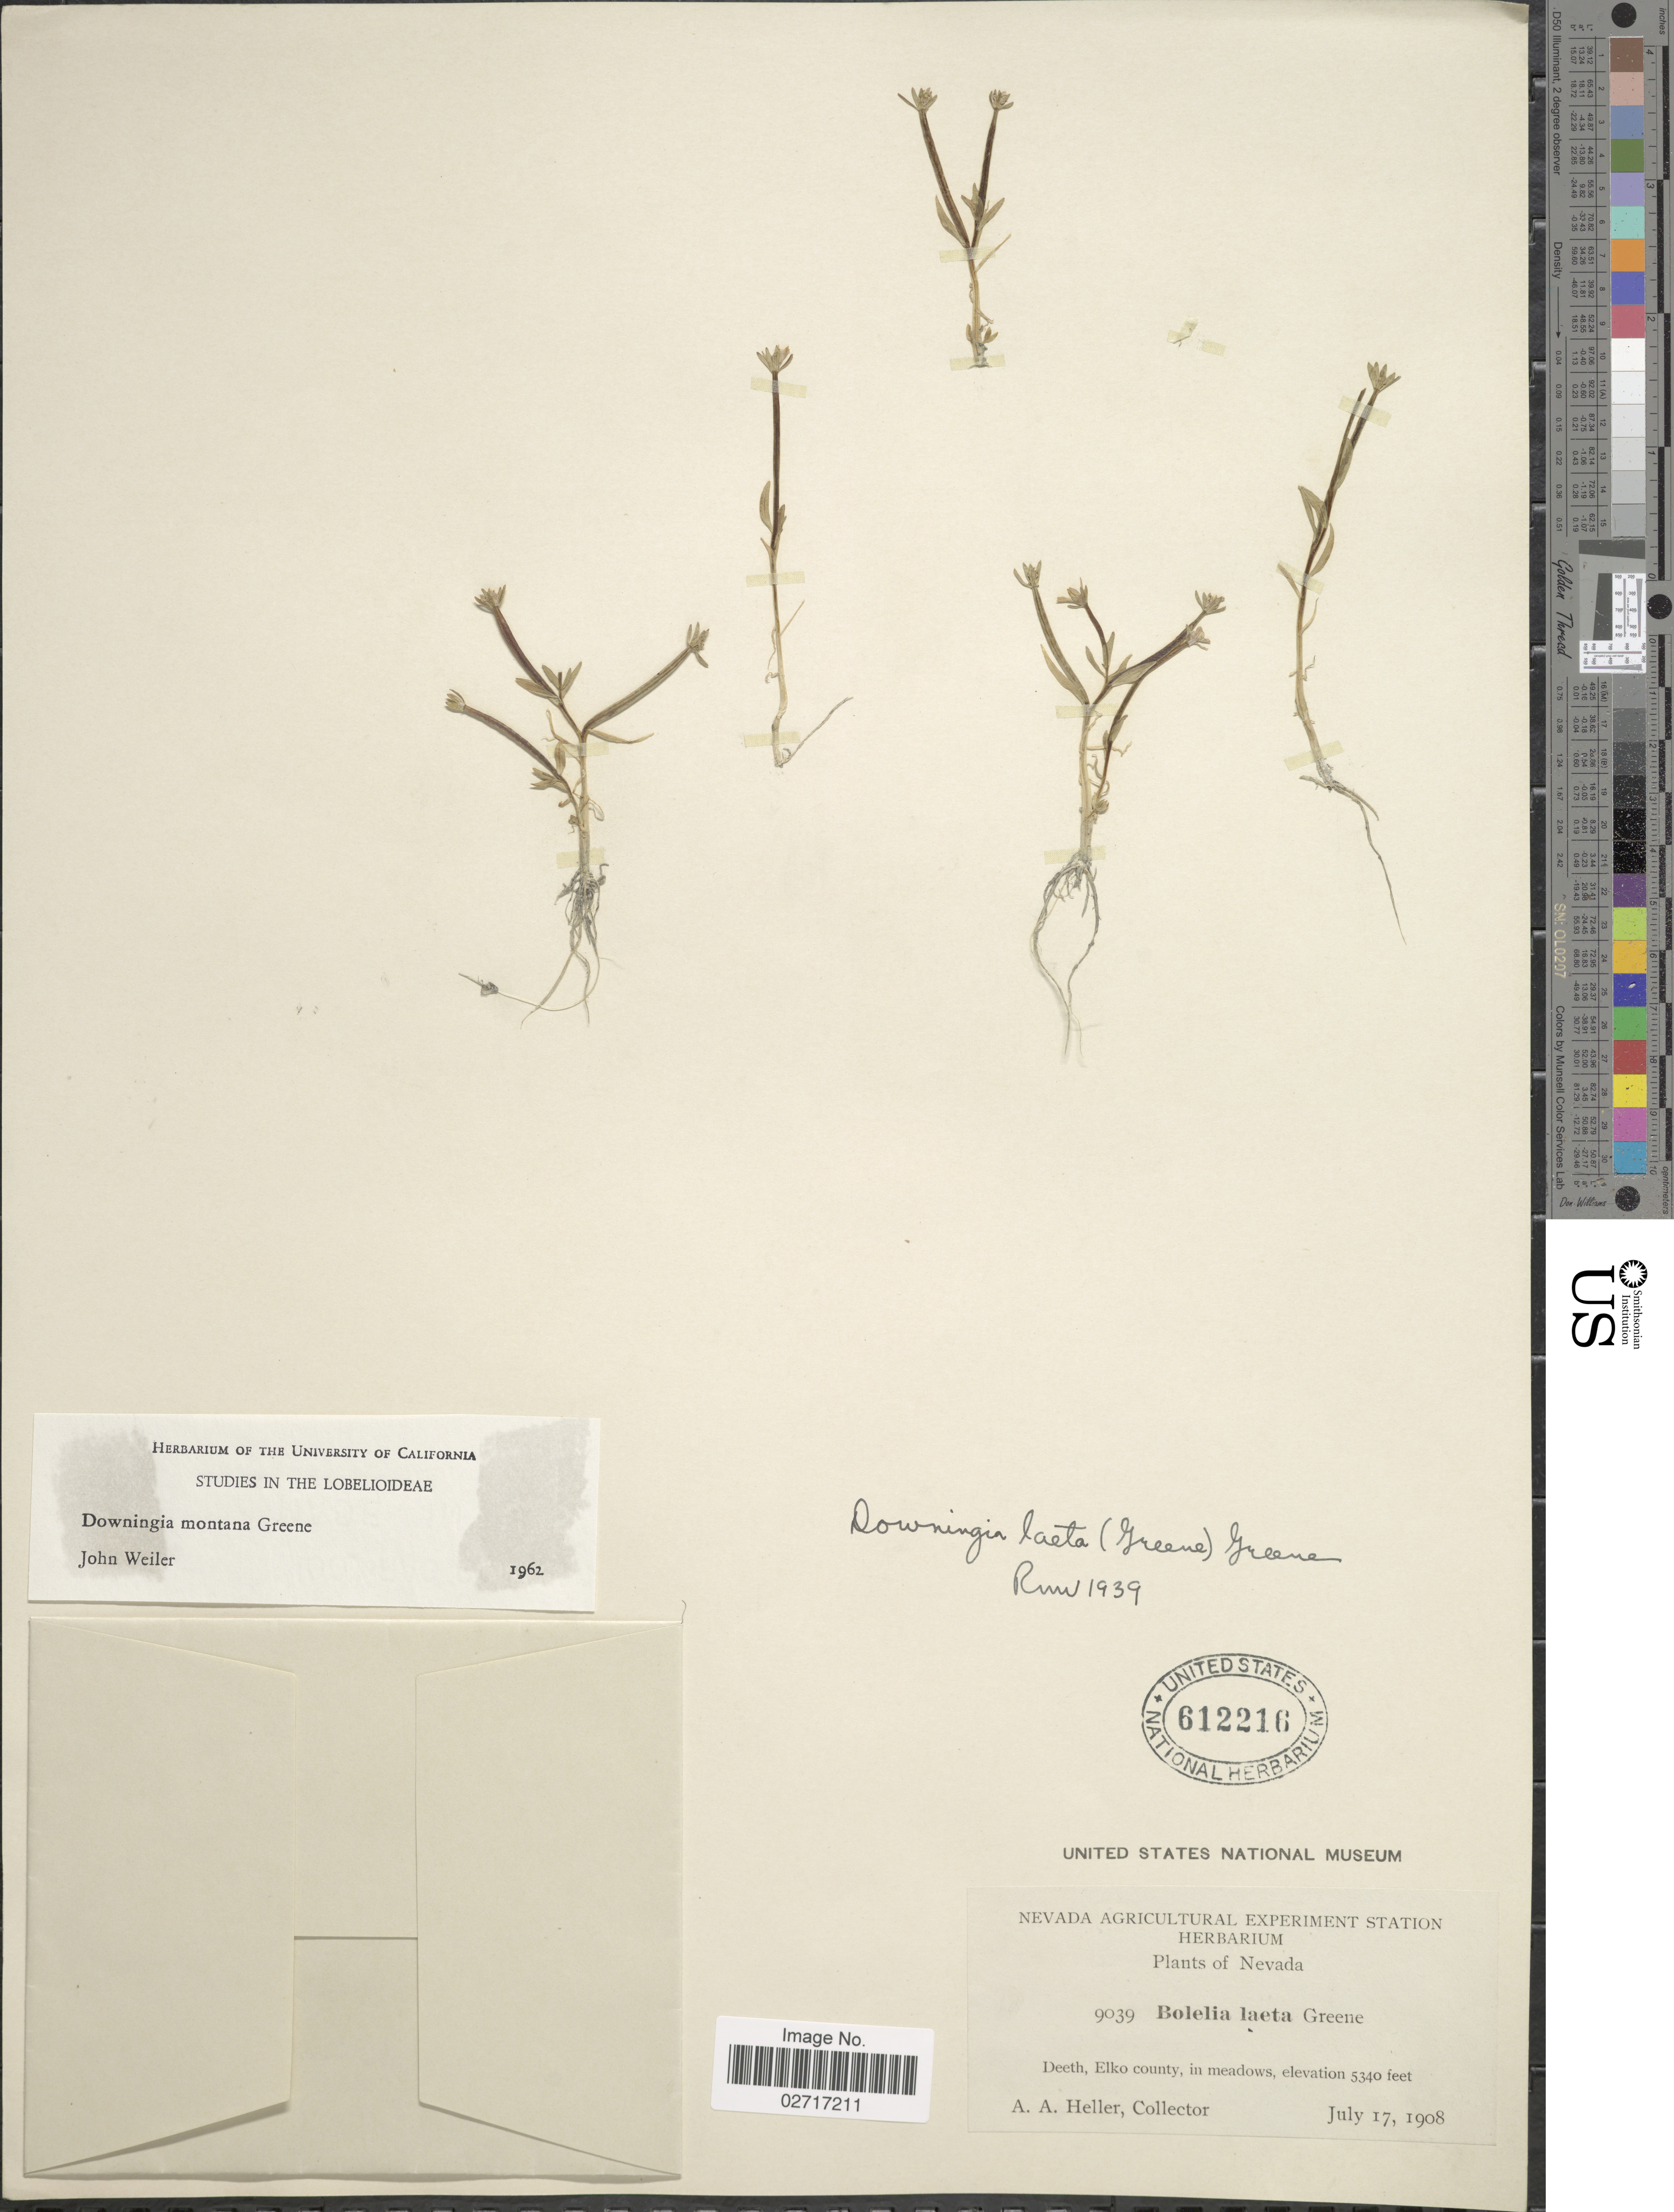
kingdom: Plantae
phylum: Tracheophyta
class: Magnoliopsida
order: Asterales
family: Campanulaceae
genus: Downingia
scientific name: Downingia montana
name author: S.W. Greene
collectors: A. A. Heller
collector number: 9039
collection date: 1908-07-17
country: United States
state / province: Nevada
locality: Deeth, Elko county, in meadows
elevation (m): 1628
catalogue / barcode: US 612216